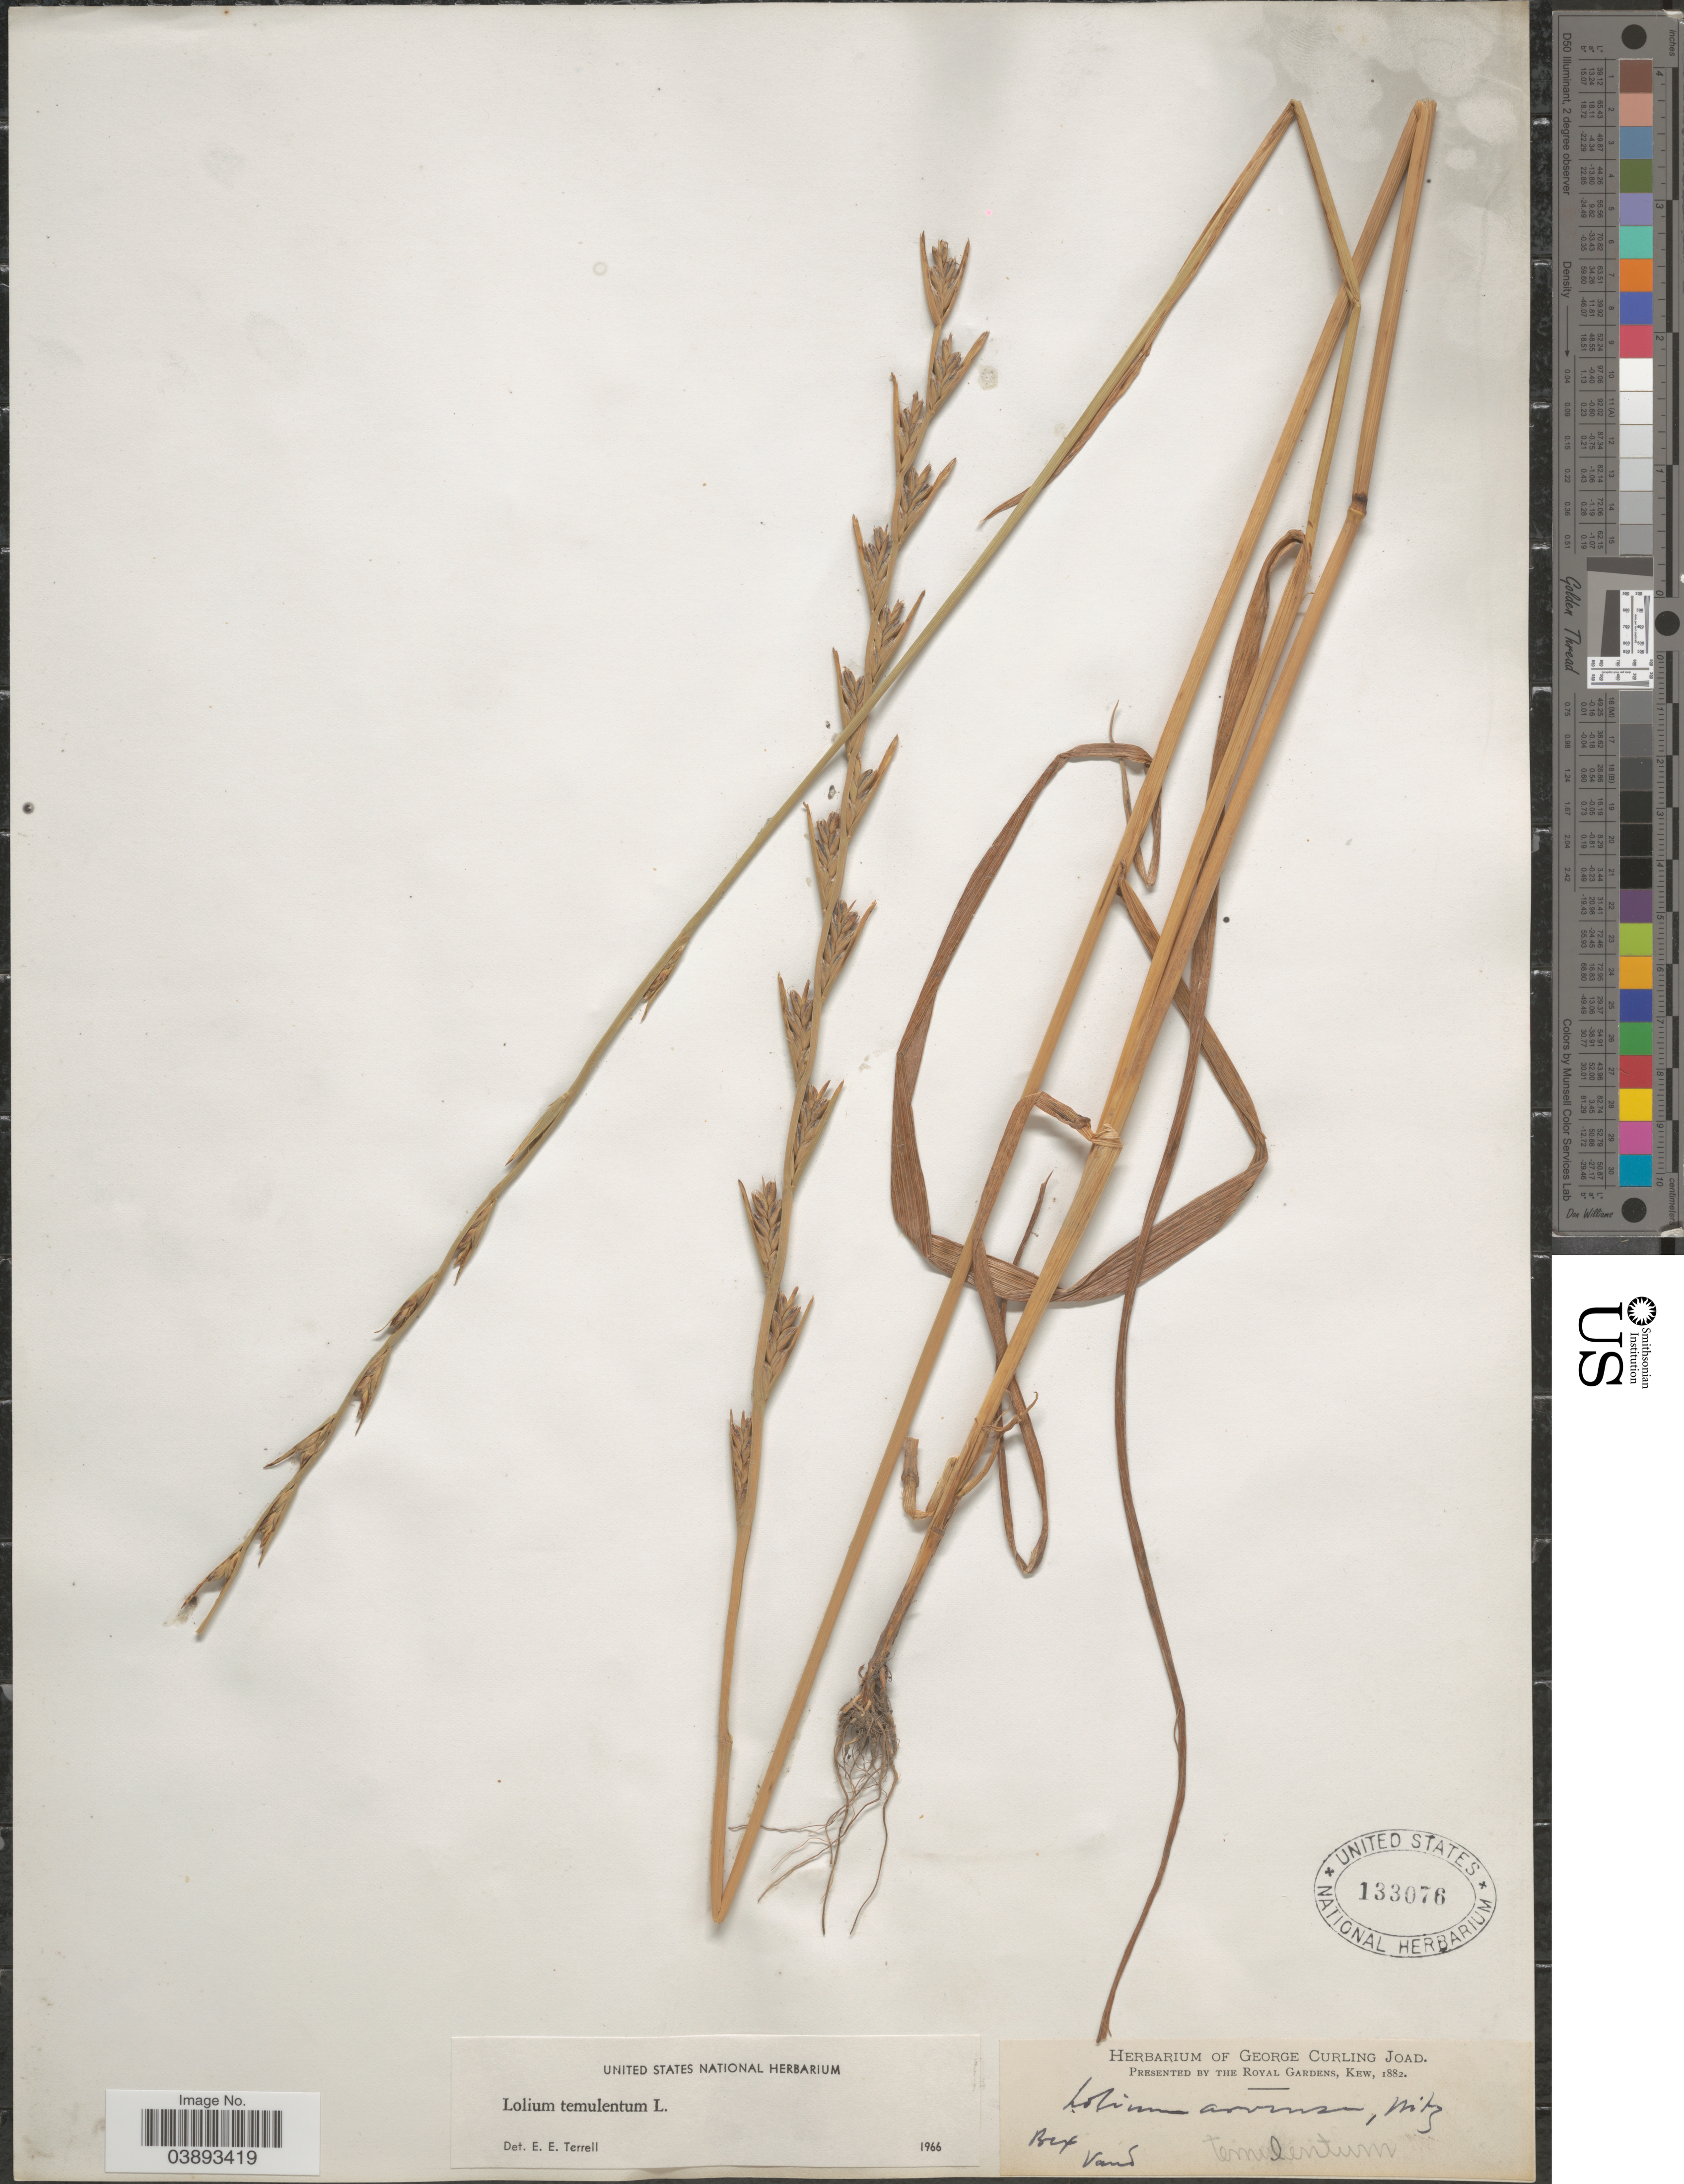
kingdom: Plantae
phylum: Tracheophyta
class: Liliopsida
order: Poales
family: Poaceae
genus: Lolium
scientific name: Lolium temulentum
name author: L.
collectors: ex herb. George Curling Joad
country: Switzerland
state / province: Vaud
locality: Bex.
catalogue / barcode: US 133076